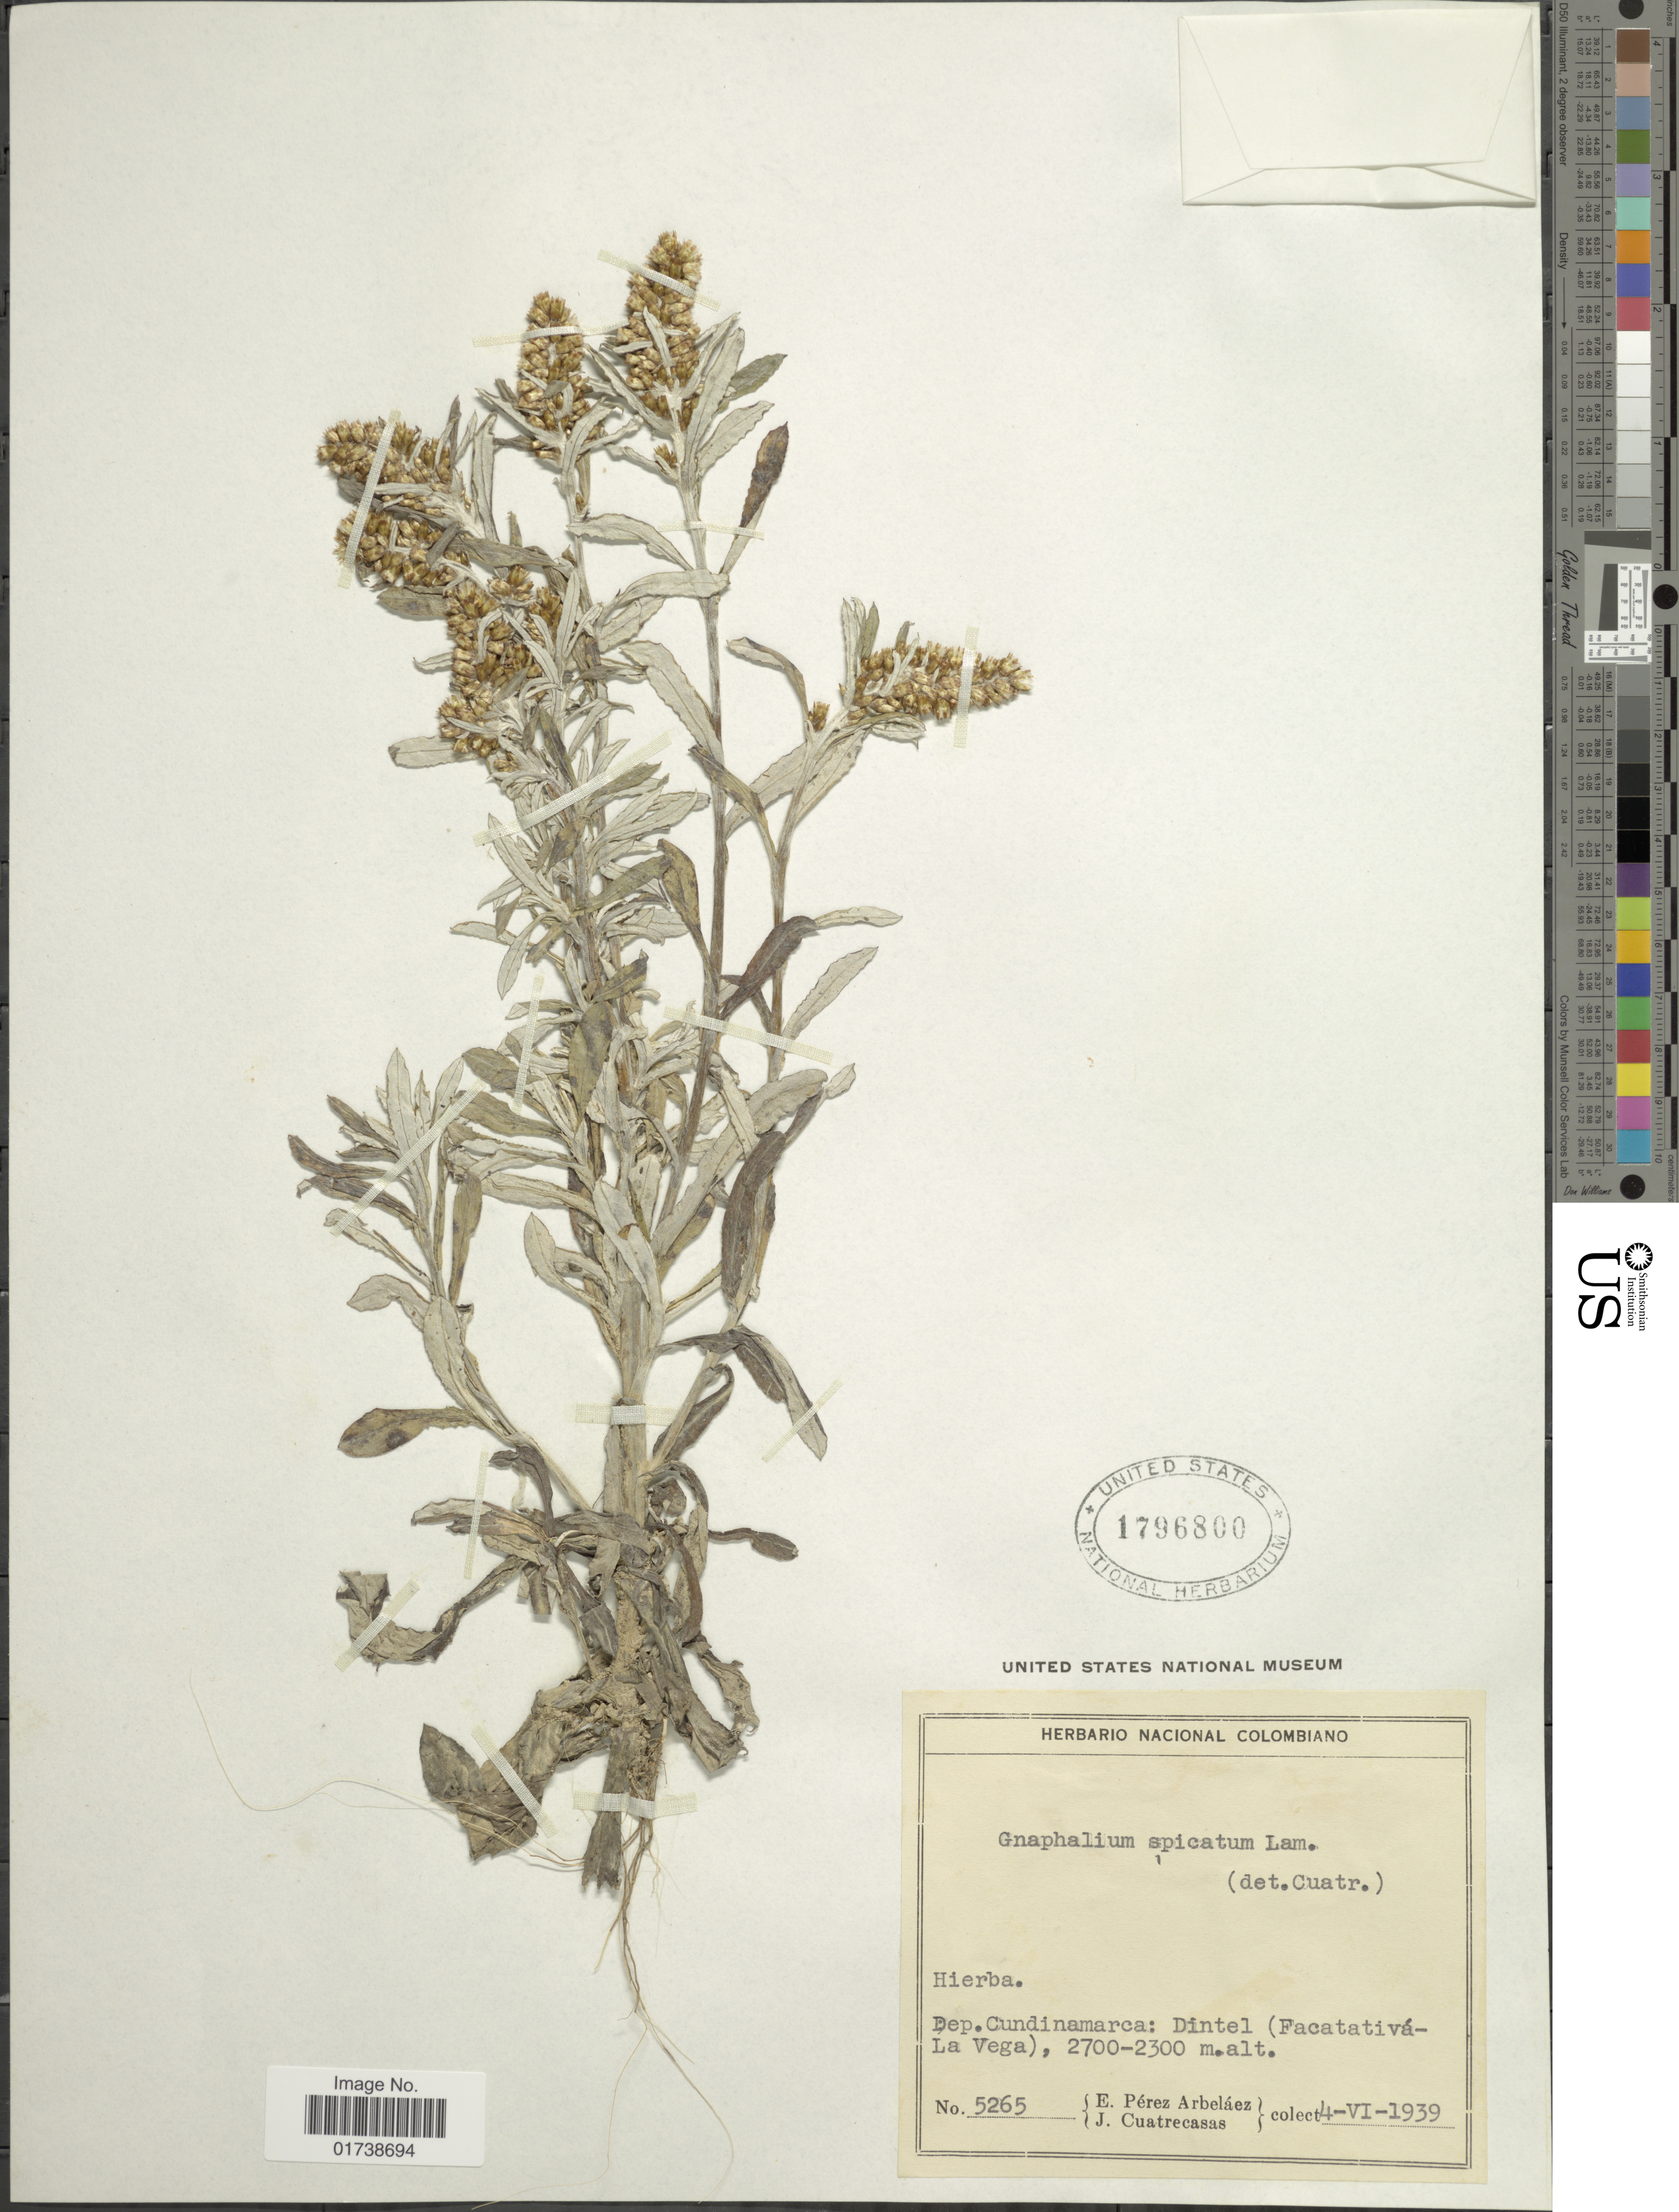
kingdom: Plantae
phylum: Tracheophyta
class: Magnoliopsida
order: Asterales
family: Asteraceae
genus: Gamochaeta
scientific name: Gamochaeta spicata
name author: (Lam.) Cabrera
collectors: E. Pérez Arbeláez & J. Cuatrecasas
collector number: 5265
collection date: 1939-06-04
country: Colombia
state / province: Cundinamarca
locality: Dintel (Facatativa- La Vega)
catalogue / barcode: US 1796800